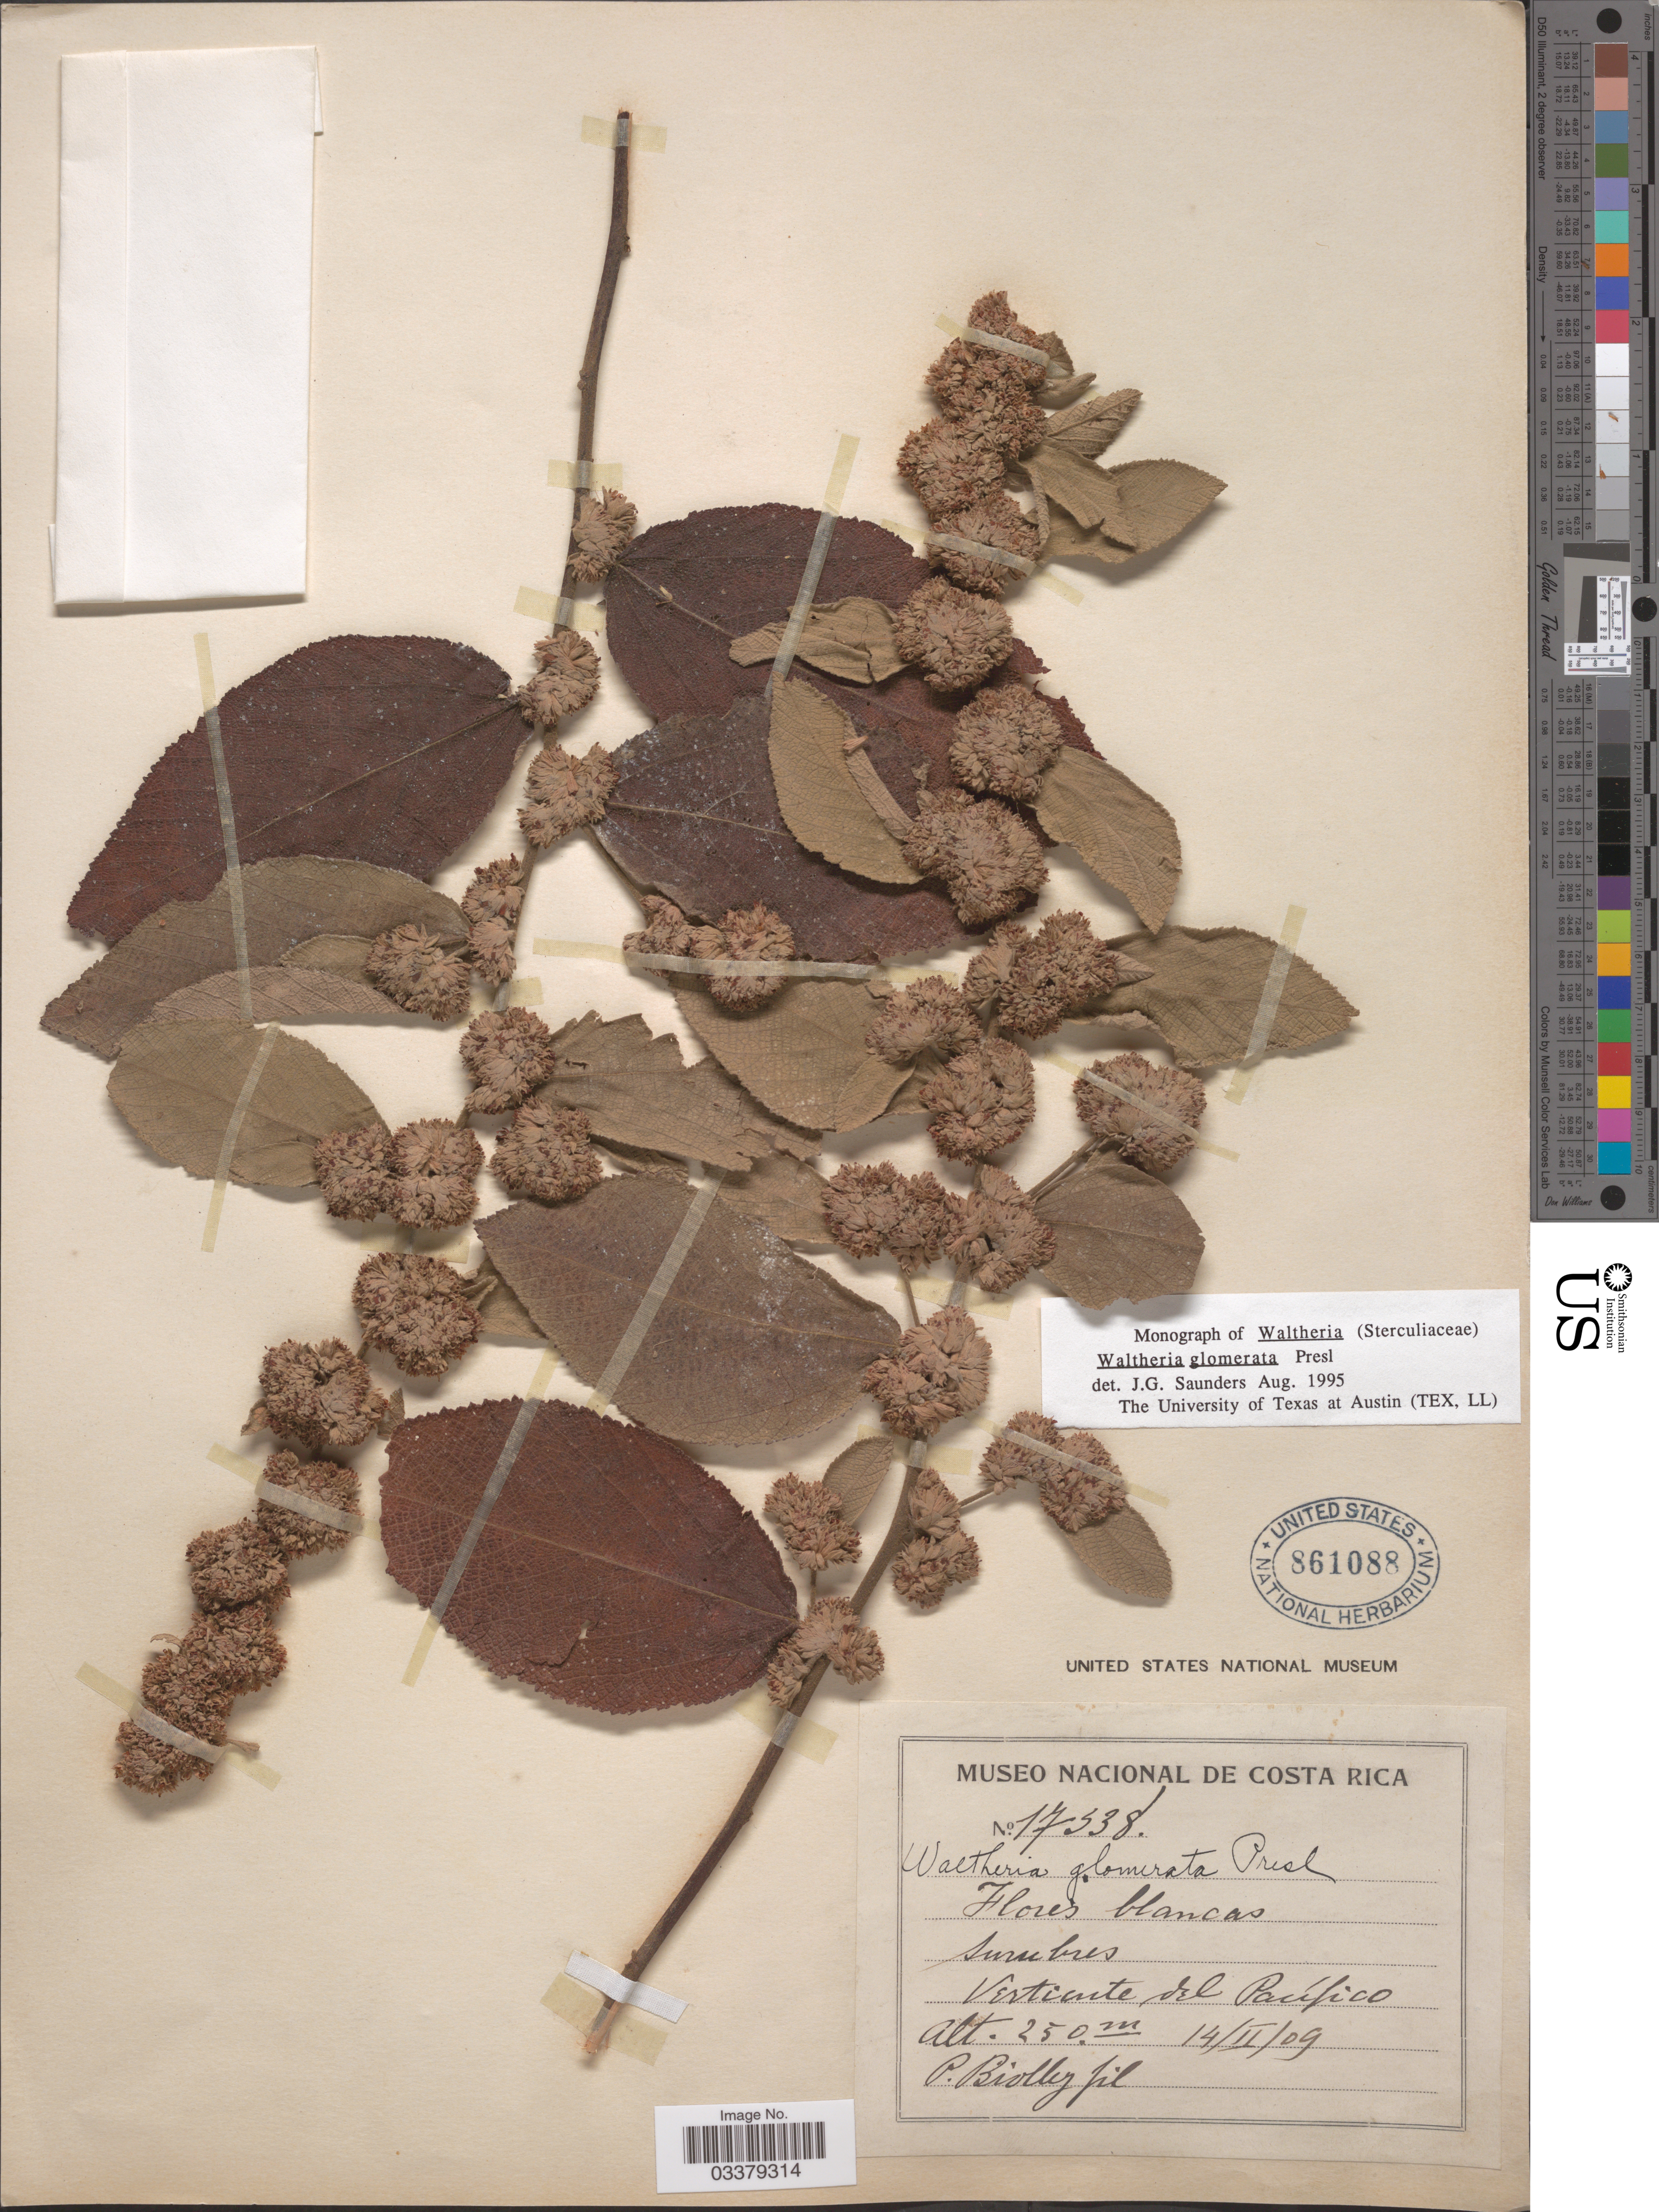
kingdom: Plantae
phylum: Tracheophyta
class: Magnoliopsida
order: Malvales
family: Malvaceae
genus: Waltheria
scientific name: Waltheria glomerata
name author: C. Presl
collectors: P. Biolley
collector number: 17538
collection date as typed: Transcribed d/m/y: 14/2/9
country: Costa Rica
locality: Vertiente del Pacífico.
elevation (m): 250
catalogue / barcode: US 861088